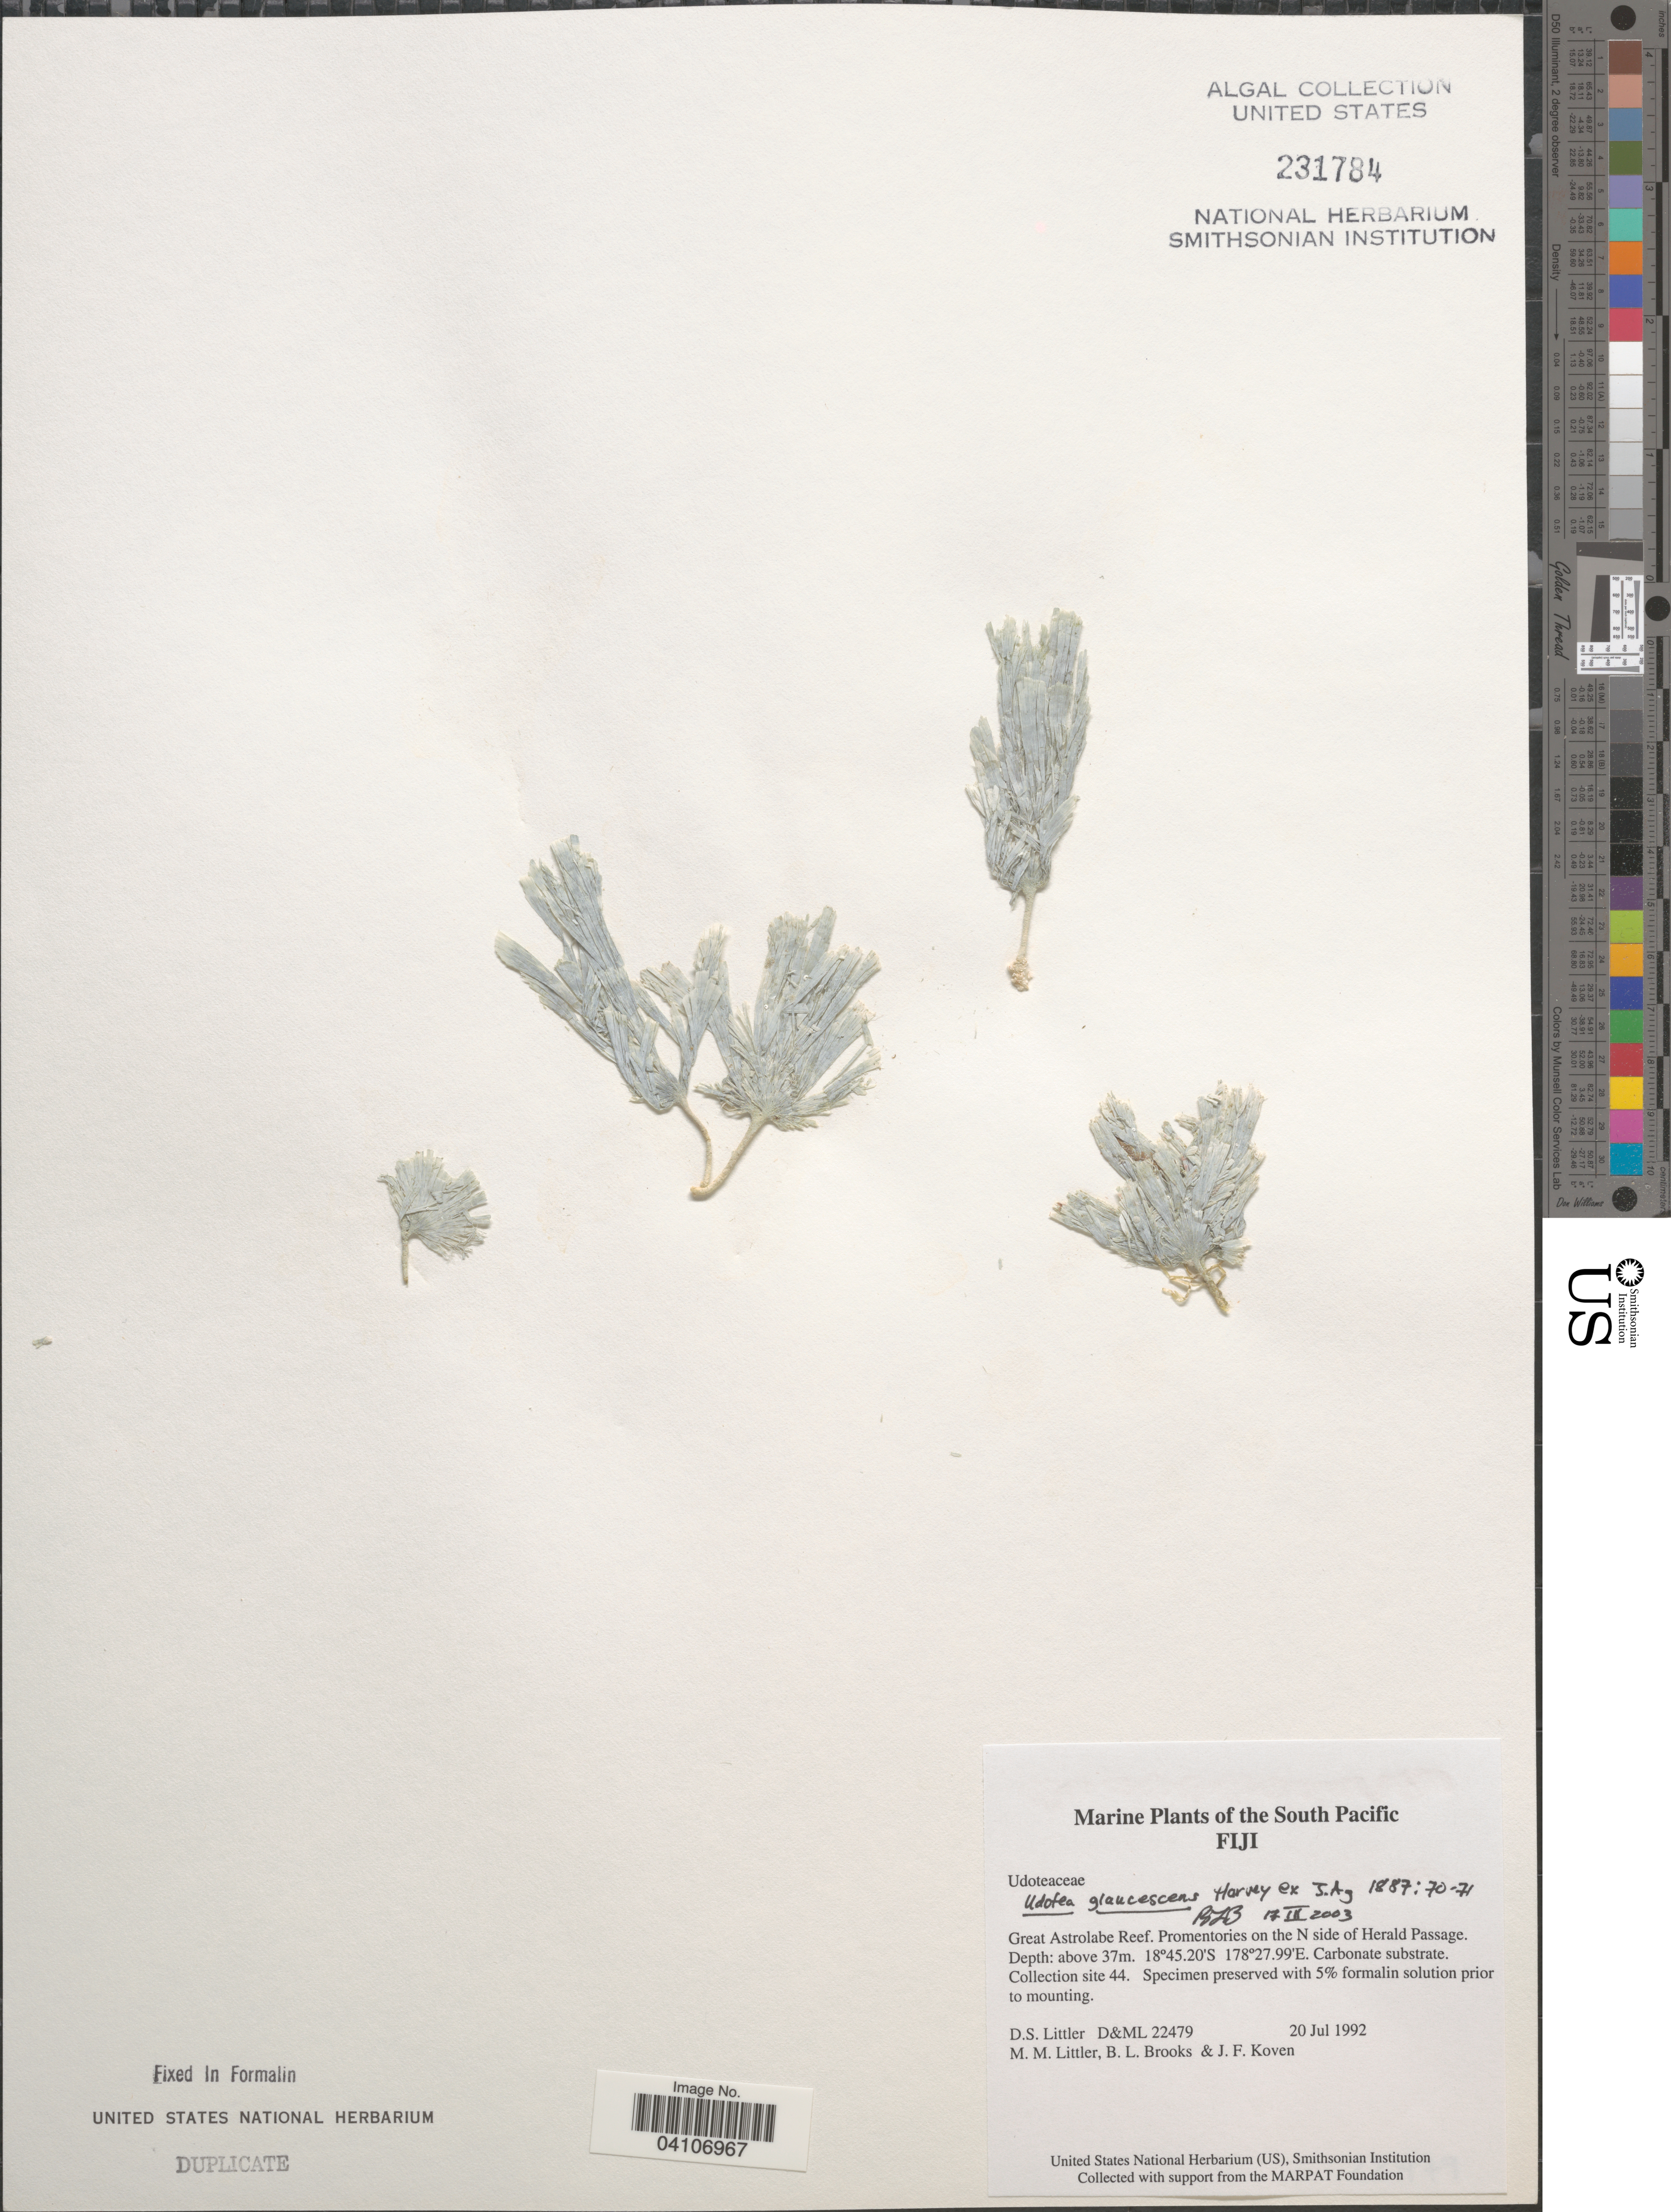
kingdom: Plantae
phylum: Chlorophyta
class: Ulvophyceae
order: Bryopsidales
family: Udoteaceae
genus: Udotea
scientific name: Udotea glaucescens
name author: Harv. ex J. Agardh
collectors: D. S. Littler, B. Brooks & J. Koven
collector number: D&ML22479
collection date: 1992-07-20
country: Fiji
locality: Great Astrolabe Reef. Promentories on the N side of Herald Passage. Collection site 44.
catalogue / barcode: US 231784